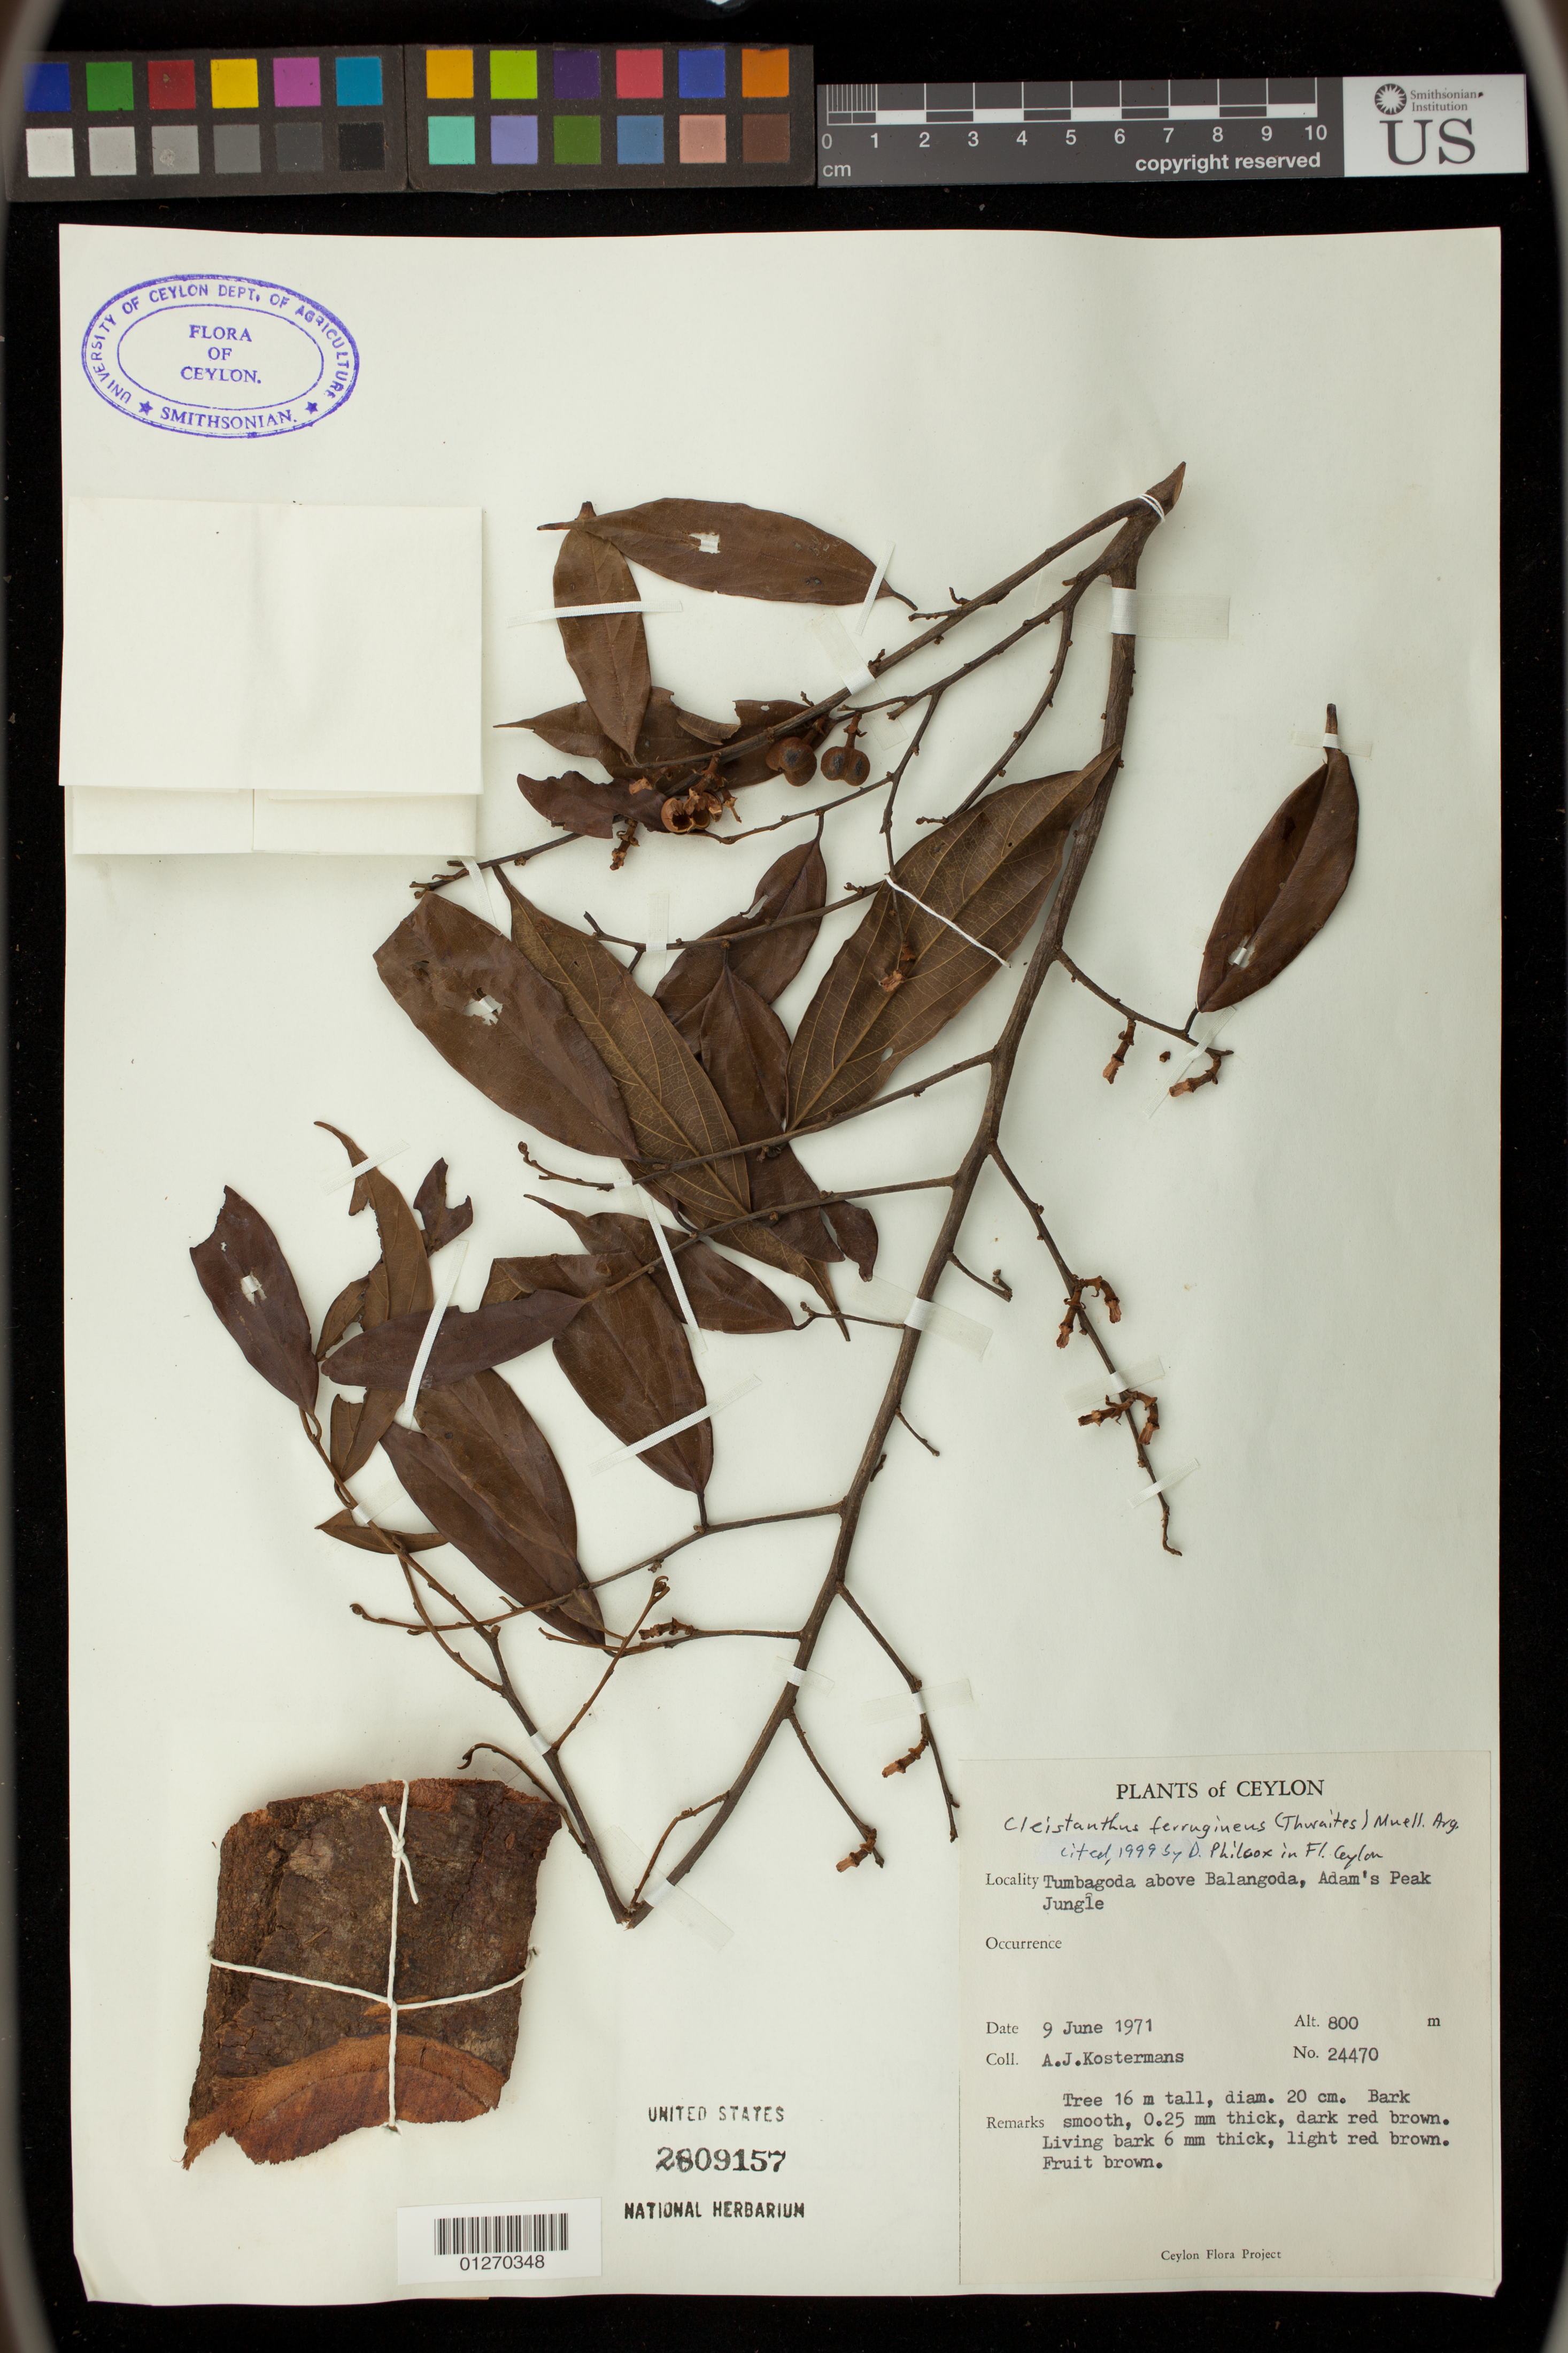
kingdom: Plantae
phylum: Tracheophyta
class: Magnoliopsida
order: Malpighiales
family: Phyllanthaceae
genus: Cleistanthus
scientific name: Cleistanthus ferrugineus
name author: (Thwaites) M. Arg.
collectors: A. Kostermans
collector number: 24470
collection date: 1971-06-09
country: Sri Lanka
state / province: Sabaragamuwa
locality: Tumbagoda above Balangoda, Adam's Peak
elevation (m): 800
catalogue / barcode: US 2809157